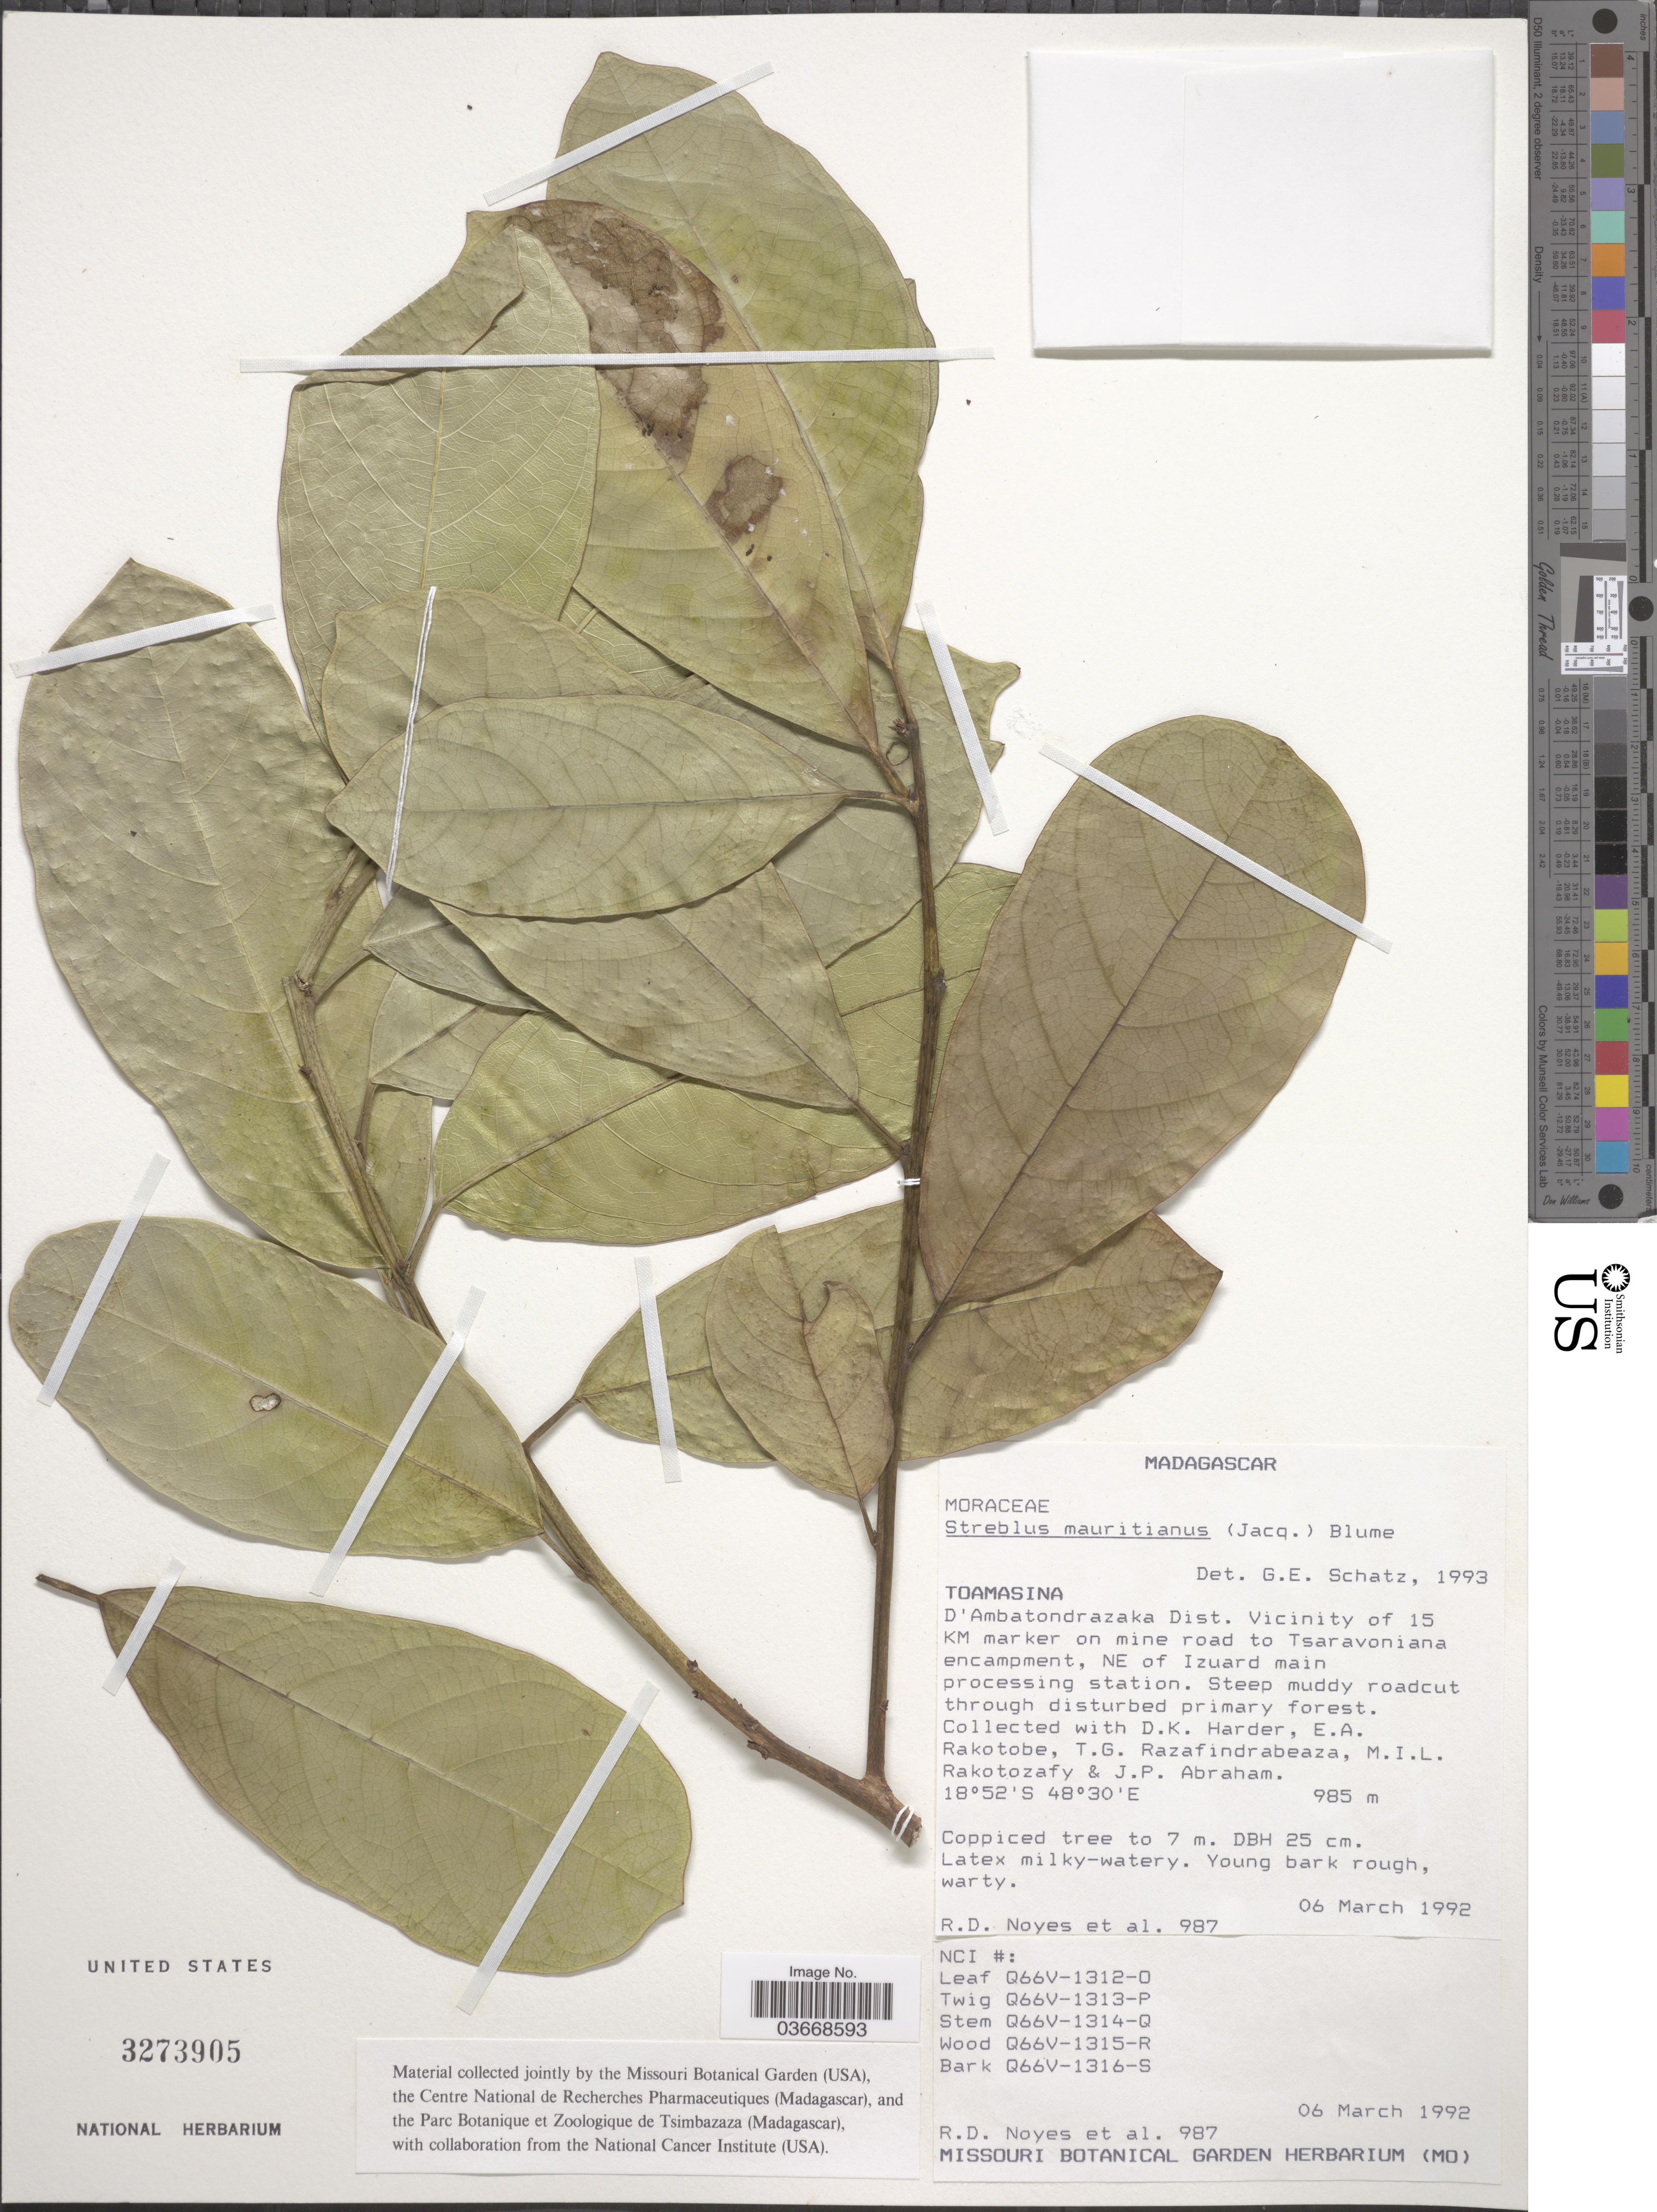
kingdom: Plantae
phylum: Tracheophyta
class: Magnoliopsida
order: Rosales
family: Moraceae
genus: Ampalis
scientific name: Ampalis mauritiana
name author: (Jacq.) Urb.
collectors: R. Noyes, D. Harder, E. Rakotobe, T. Razafindrabeaza & et al.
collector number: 987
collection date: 1992-03-06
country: Madagascar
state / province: Alaotra Mangoro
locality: D'Ambatondrazaka Dist. Vicinity of 15 KM marker on mine road to Tsaravoniana encampment, NE of Izuard main processing station.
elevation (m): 985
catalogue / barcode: US 3273905